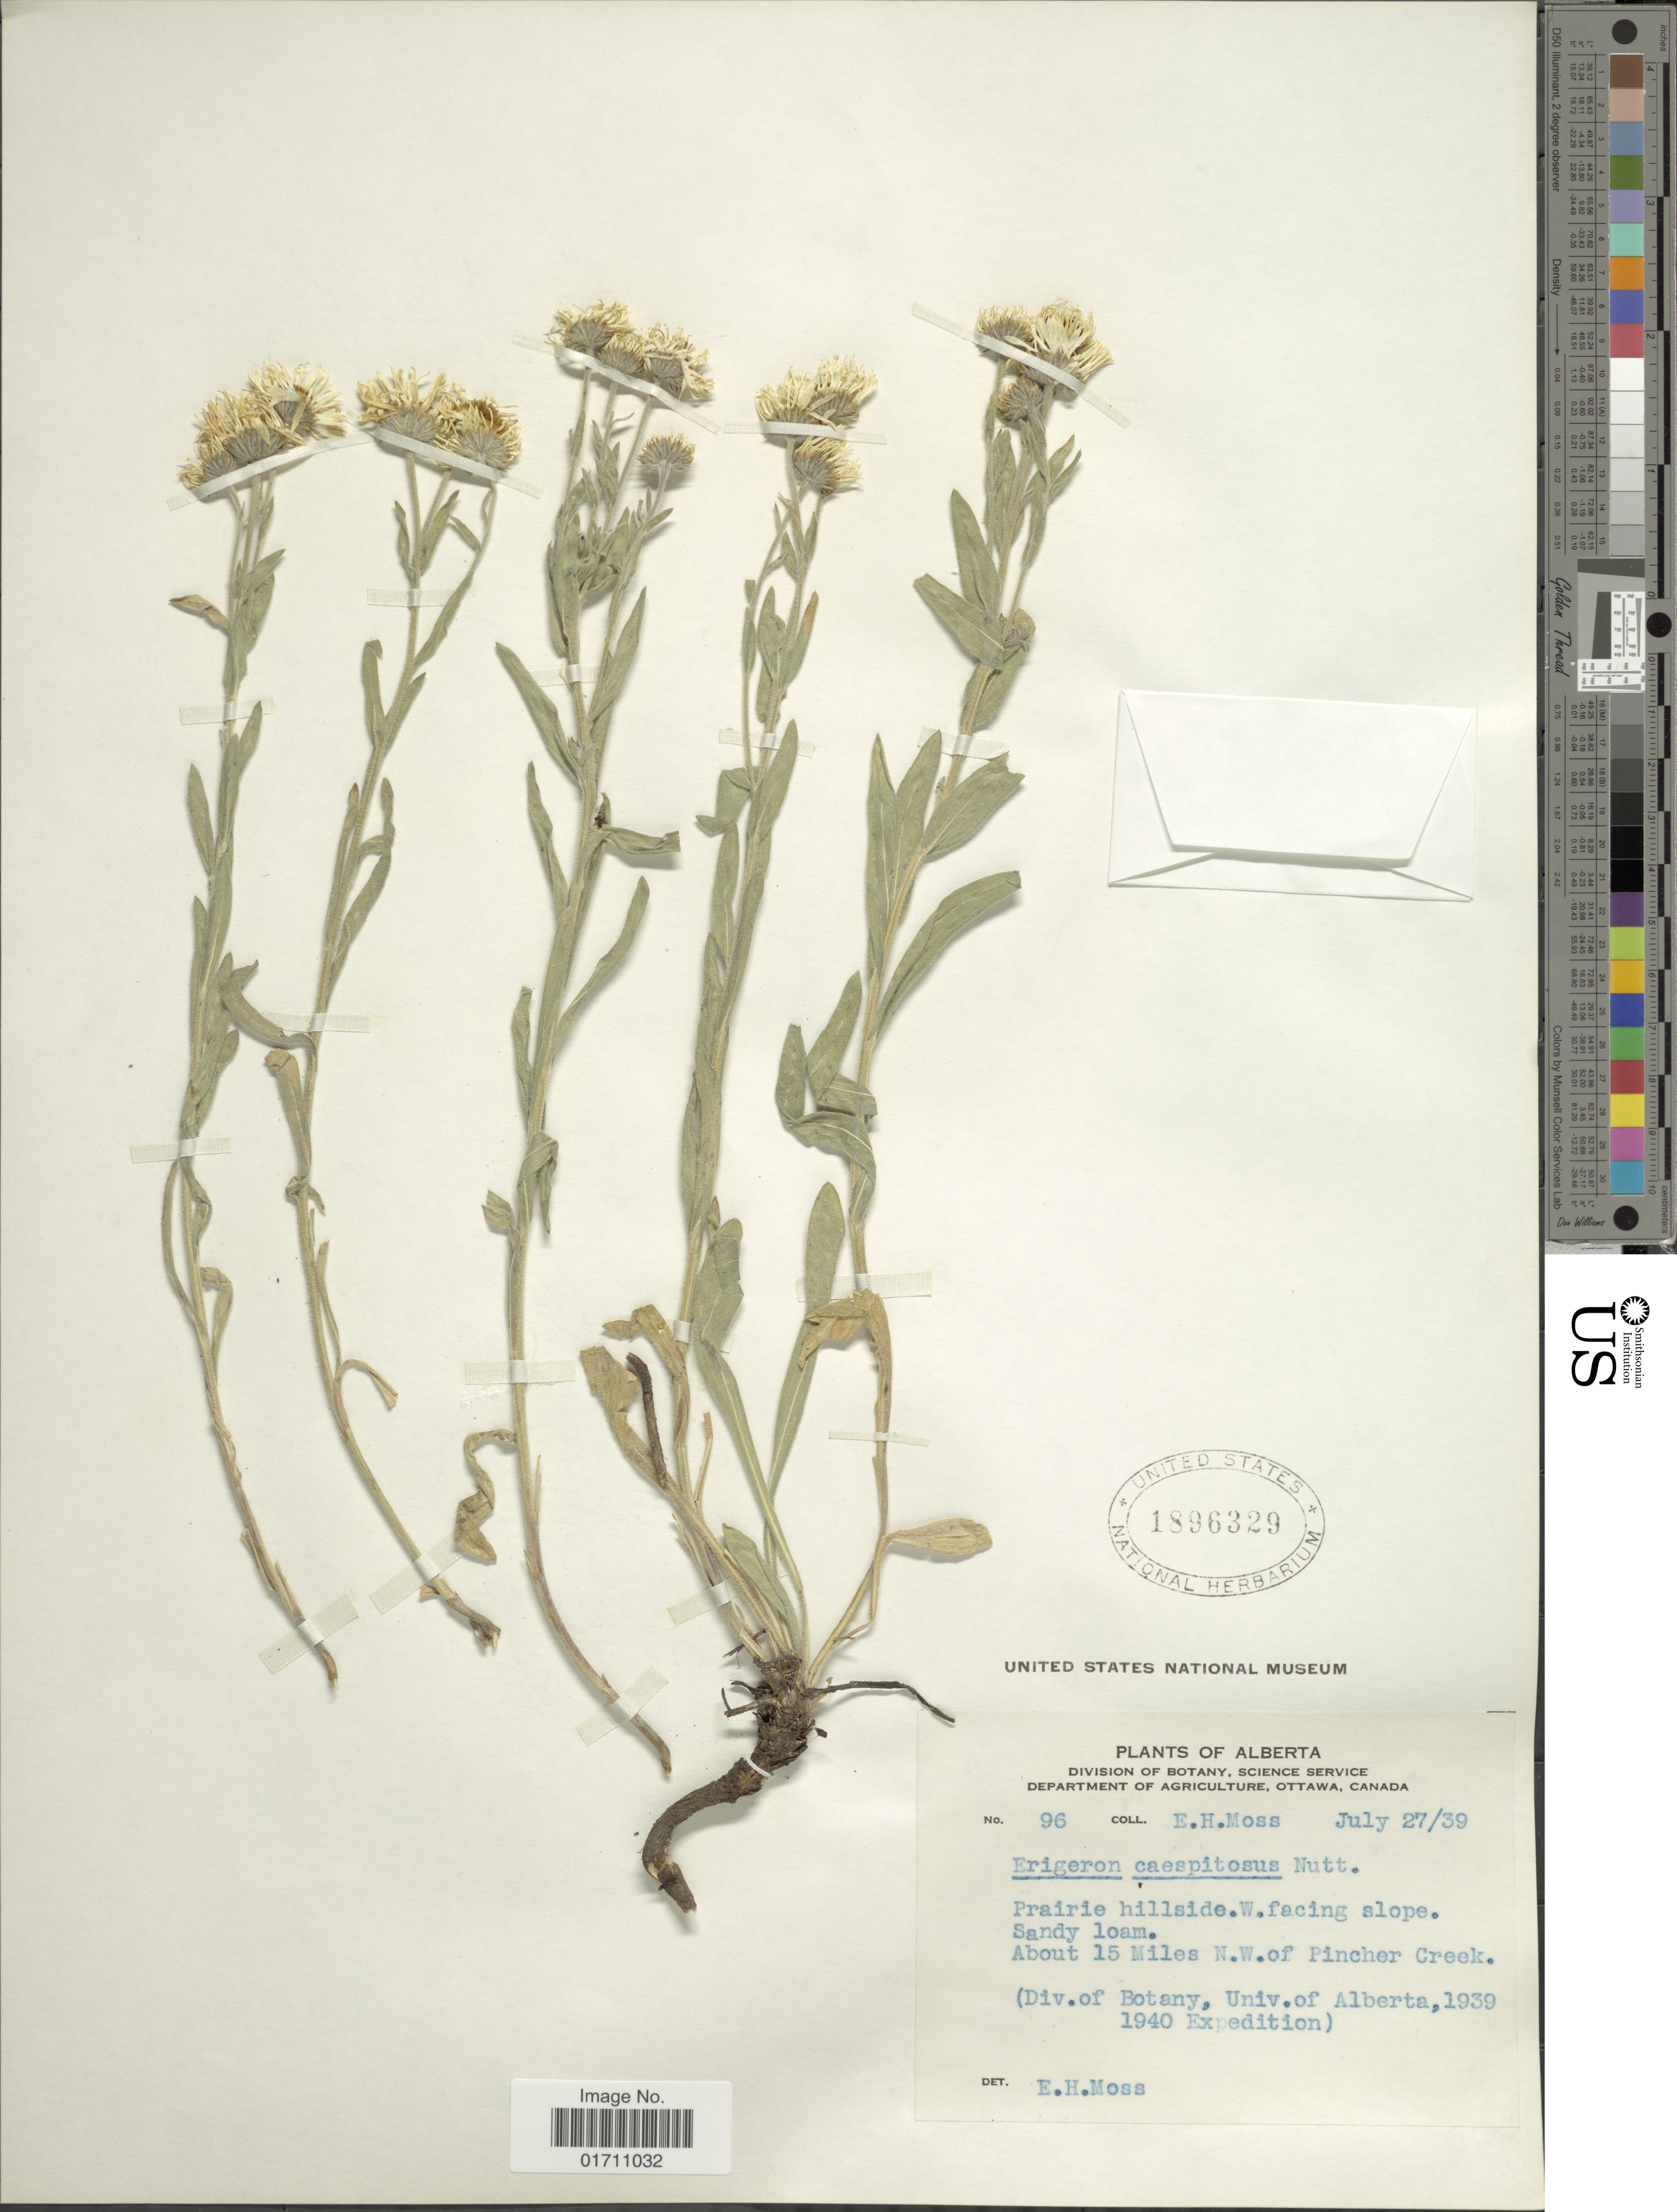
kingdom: Plantae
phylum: Tracheophyta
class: Magnoliopsida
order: Asterales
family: Asteraceae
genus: Erigeron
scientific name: Erigeron caespitosus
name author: Nutt.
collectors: E. Moss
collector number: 96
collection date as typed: Transcribed d/m/y: 27/7/39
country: Canada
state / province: Alberta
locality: Prairie hillside W facing slope, Sandy Loam, About 15 Miles N.W. of Pincher Creek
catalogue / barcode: US 1896329